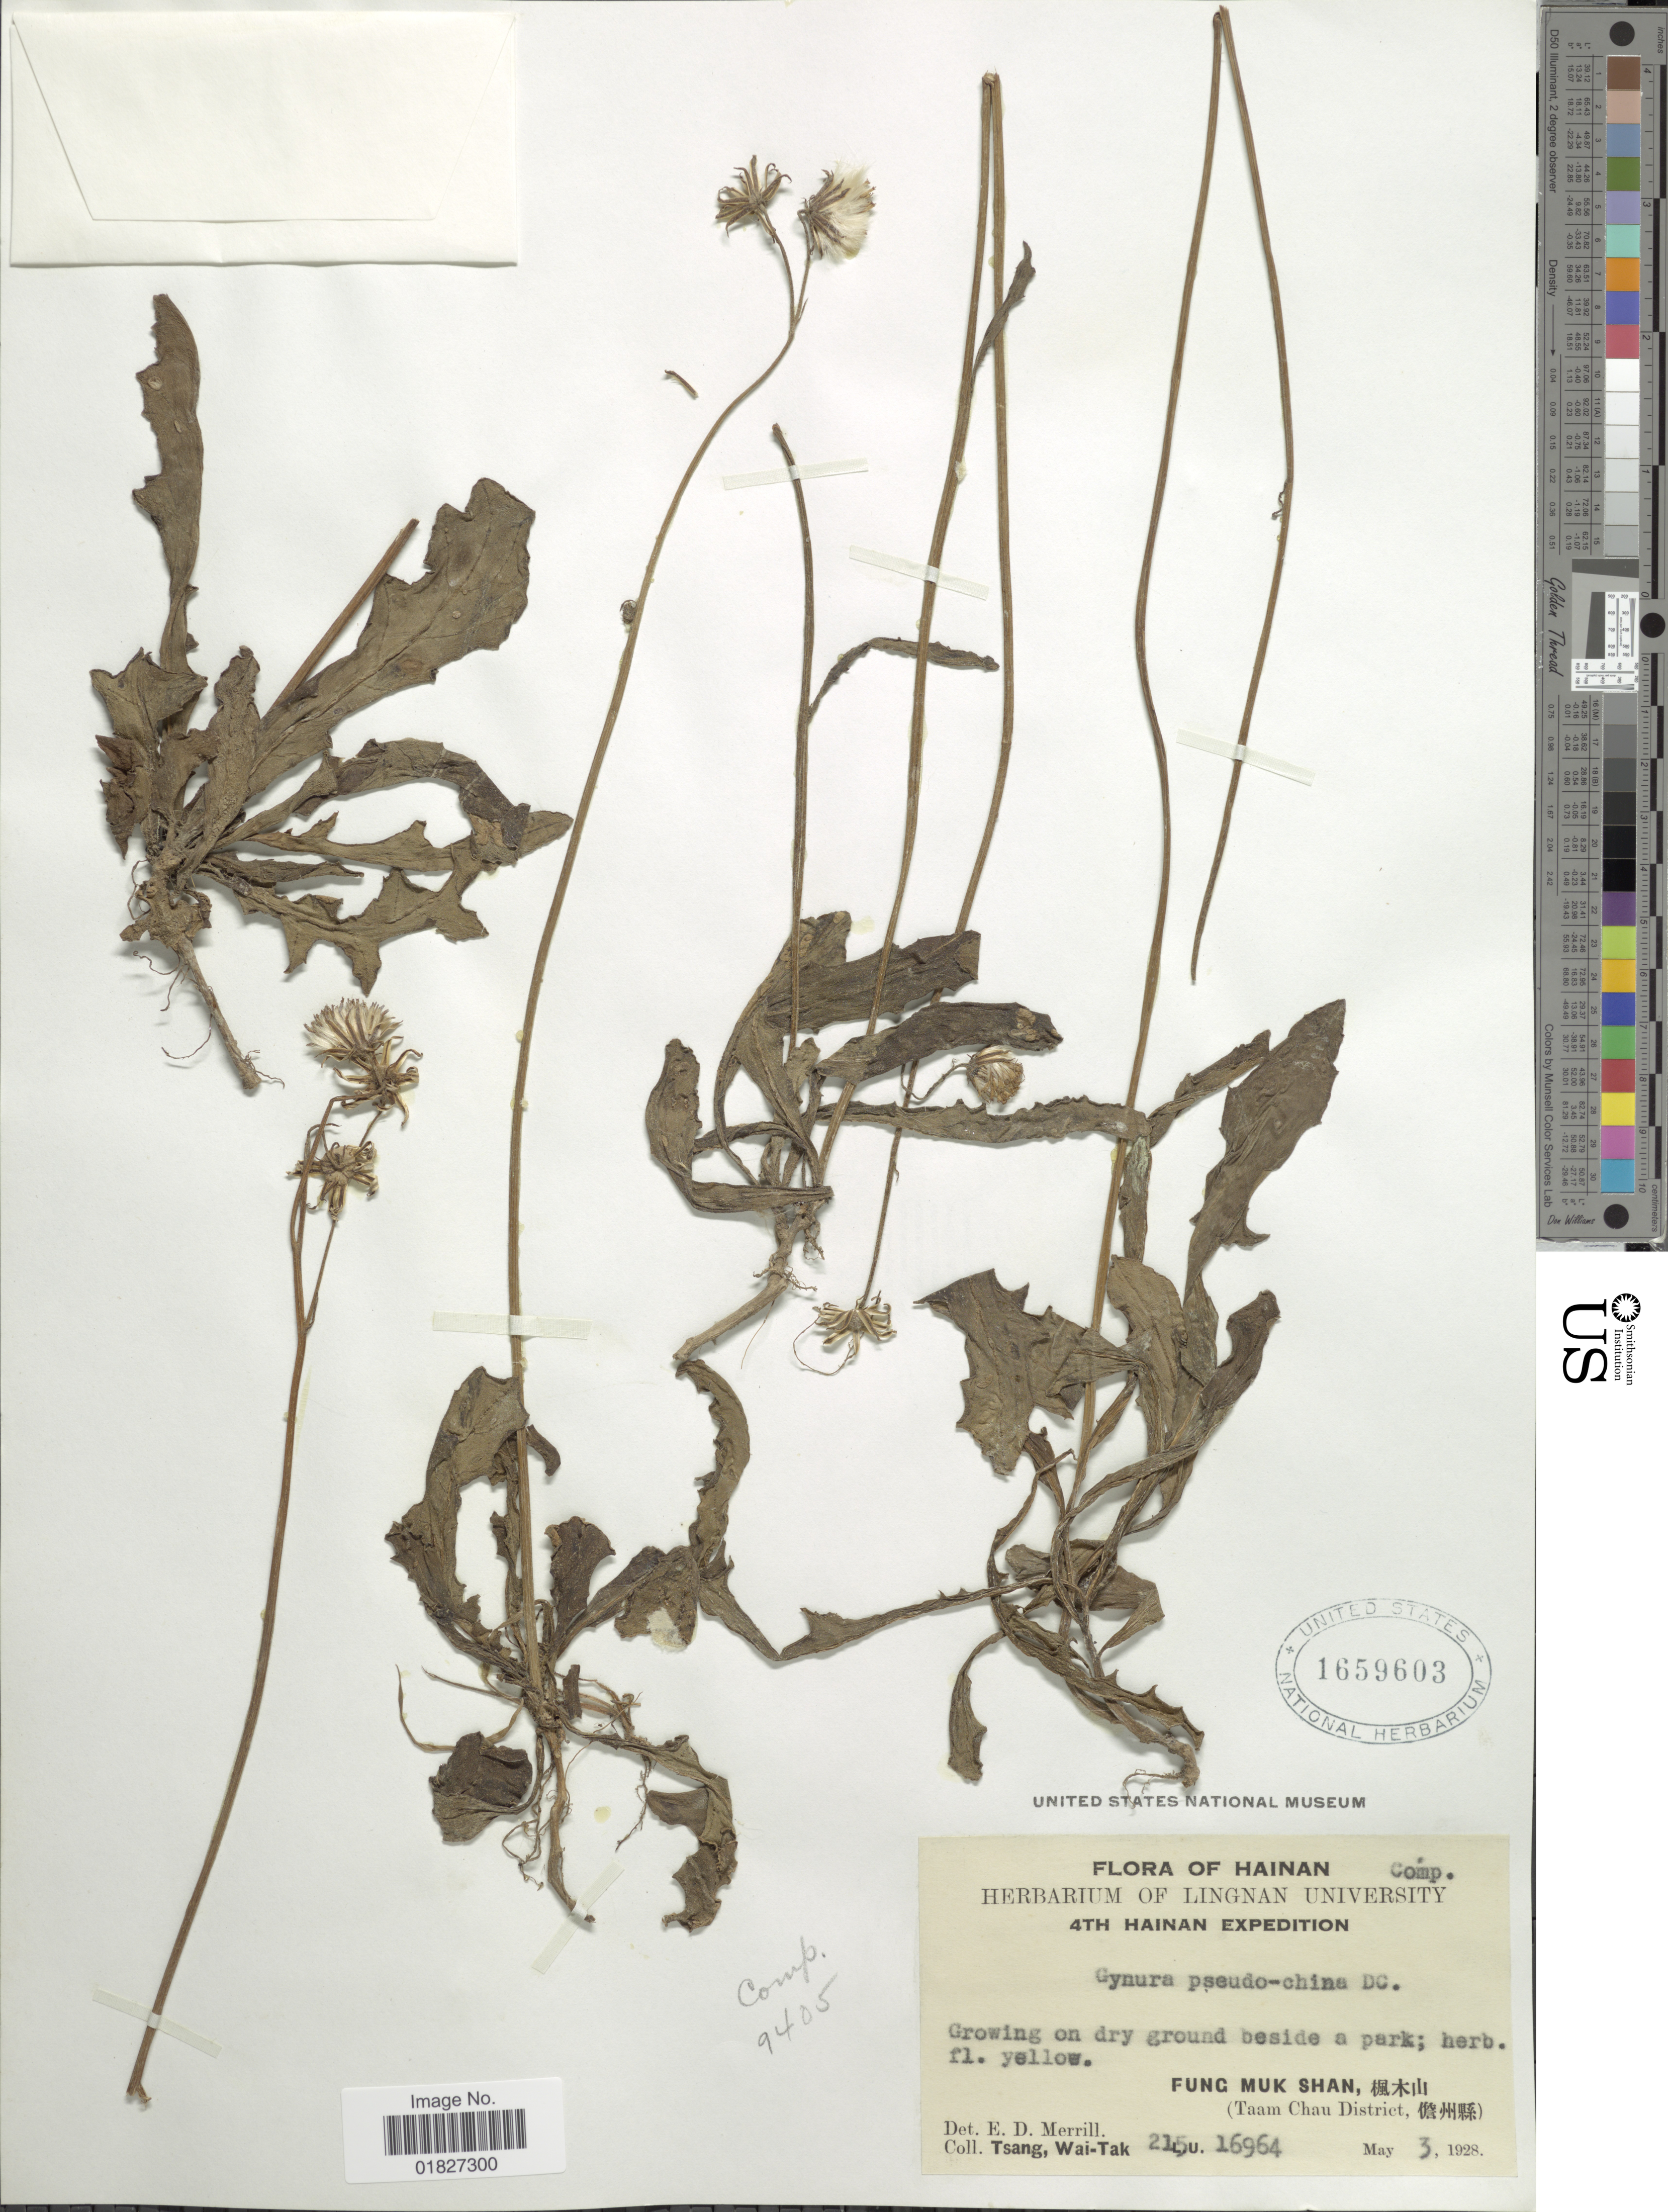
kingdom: Plantae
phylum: Tracheophyta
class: Magnoliopsida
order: Asterales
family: Asteraceae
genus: Gynura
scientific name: Gynura pseudochina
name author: (L.) DC.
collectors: W. T. Tsang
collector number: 215/16964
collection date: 1928-05-03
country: China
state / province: Hainan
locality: Fung Muk Shan (Taam Chau District)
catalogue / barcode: US 1659603